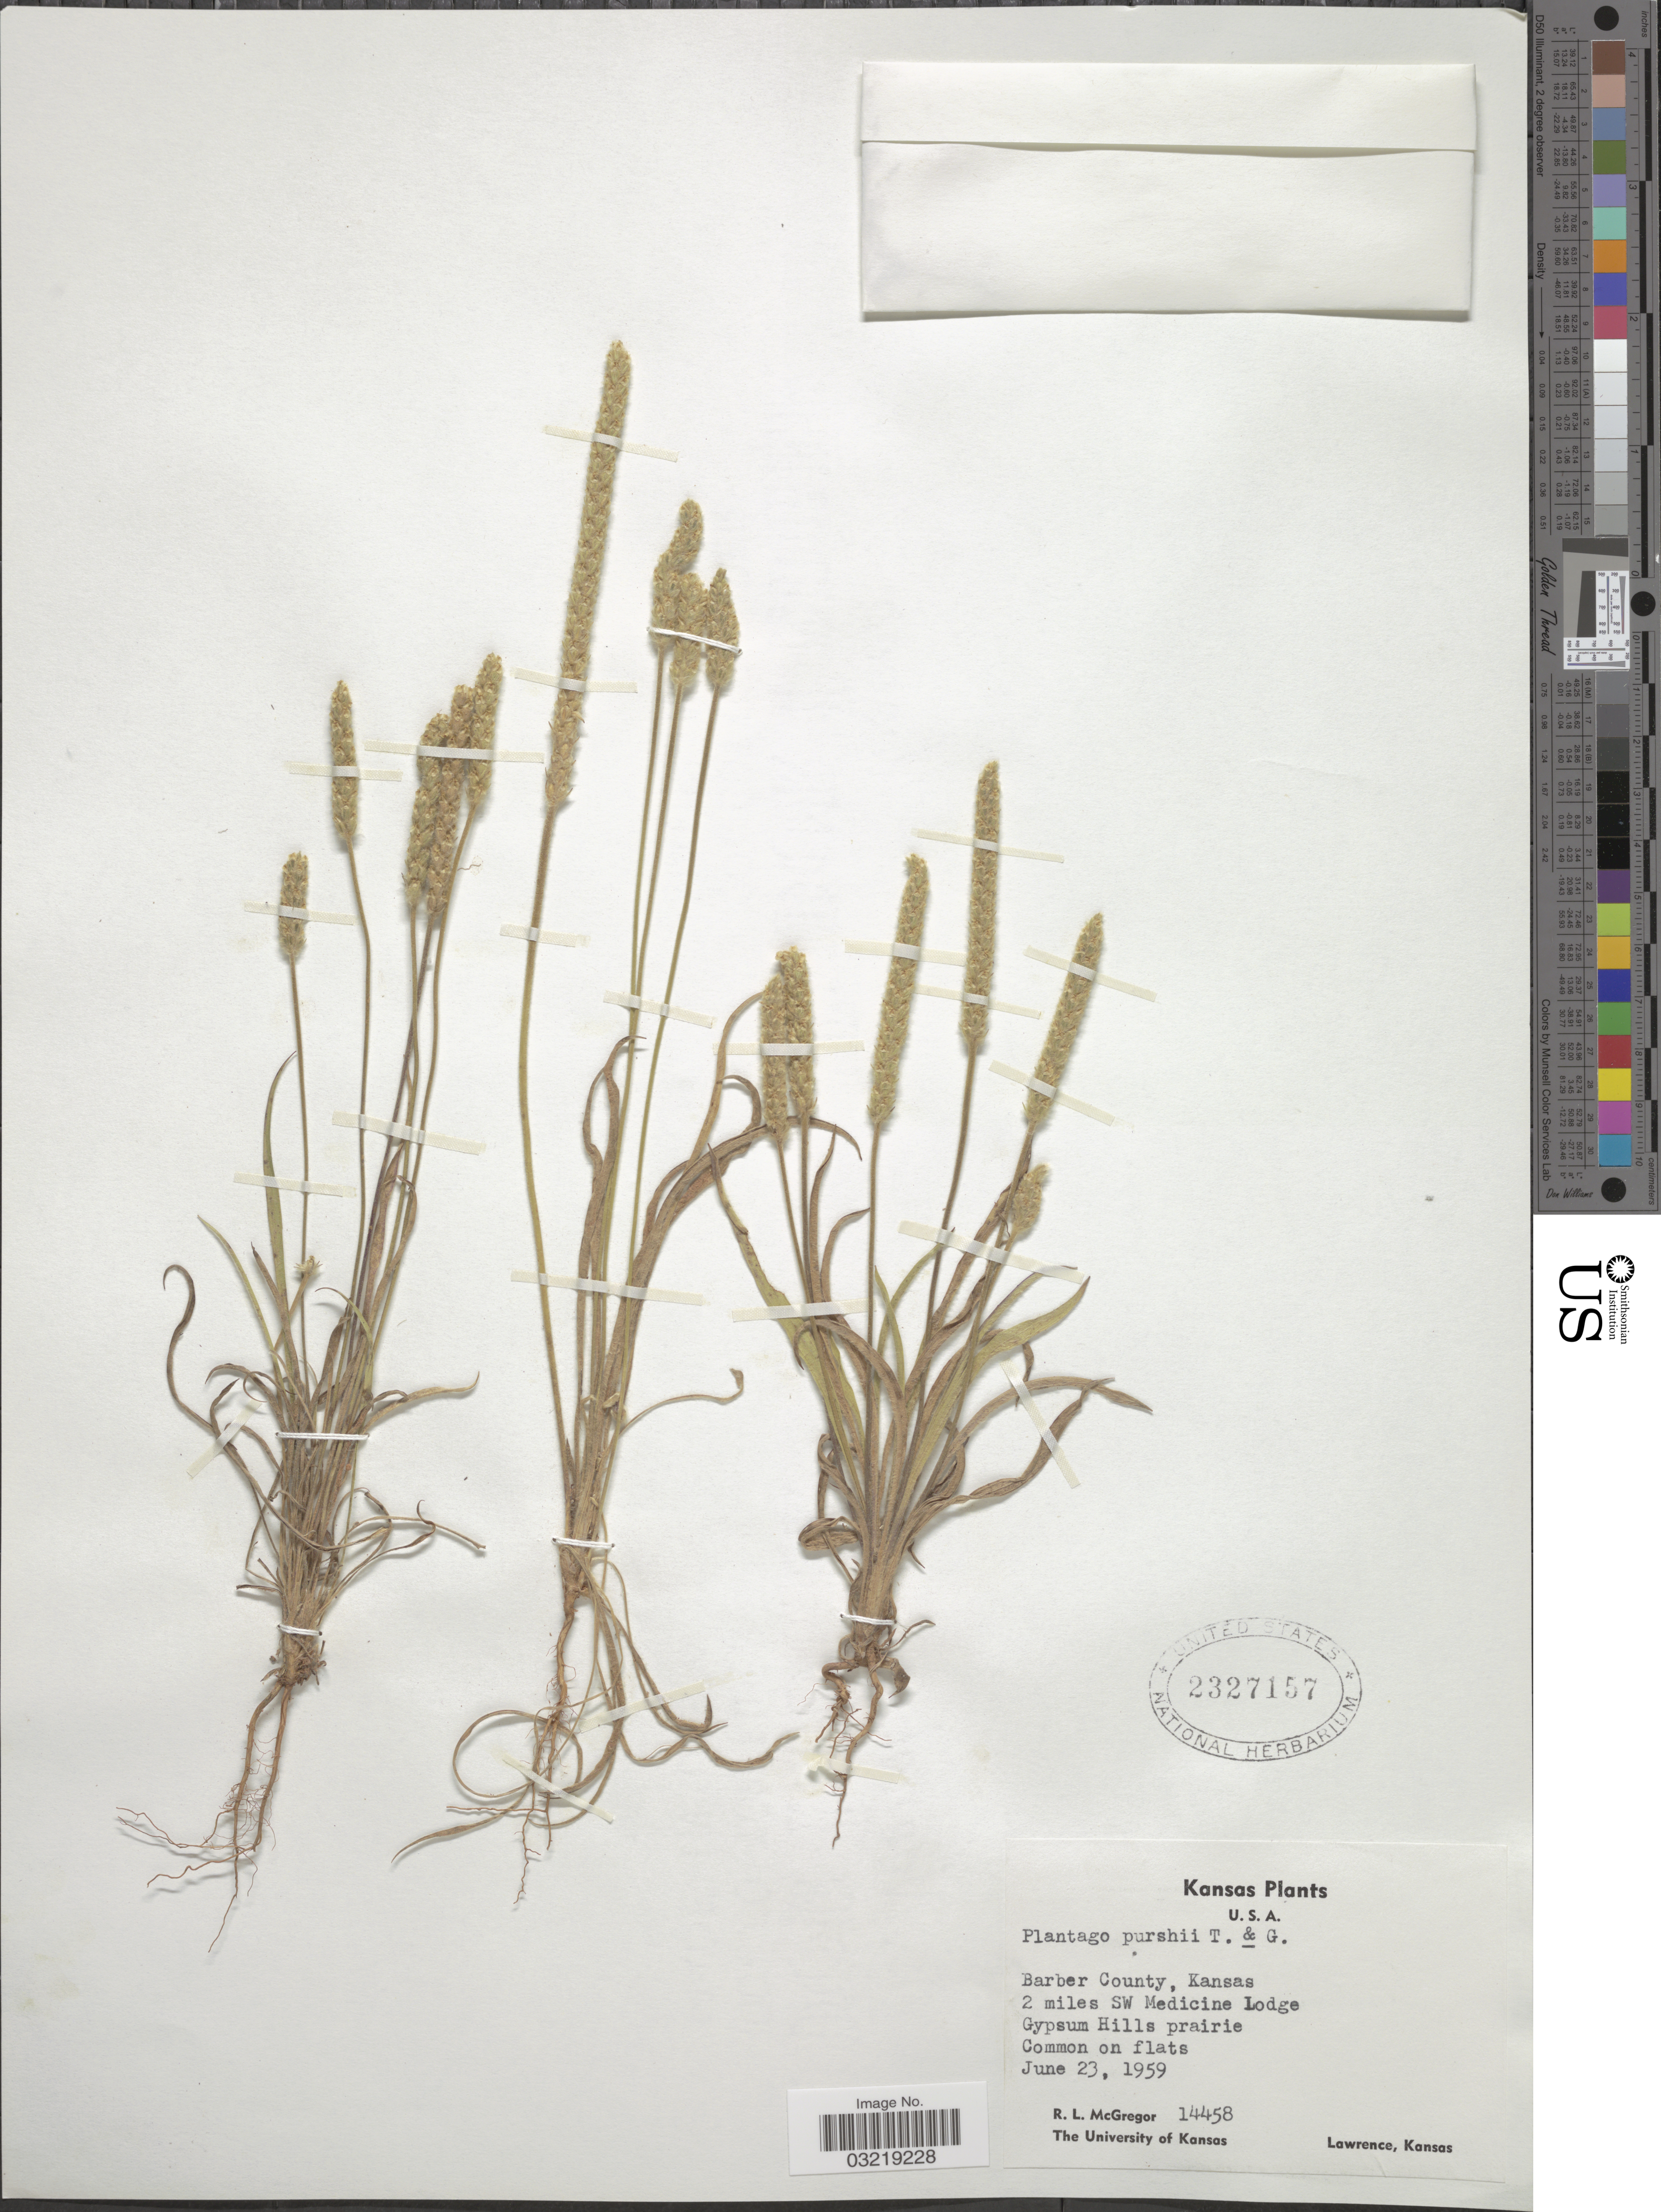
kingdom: Plantae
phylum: Tracheophyta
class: Magnoliopsida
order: Lamiales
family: Plantaginaceae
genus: Plantago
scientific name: Plantago patagonica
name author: Jacq.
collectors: R. McGregor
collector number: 14458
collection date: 1959-06-23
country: United States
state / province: Kansas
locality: Barber County. 2 miles SW Medicine Lodge. Gypsum Hills prairie.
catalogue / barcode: US 2327157